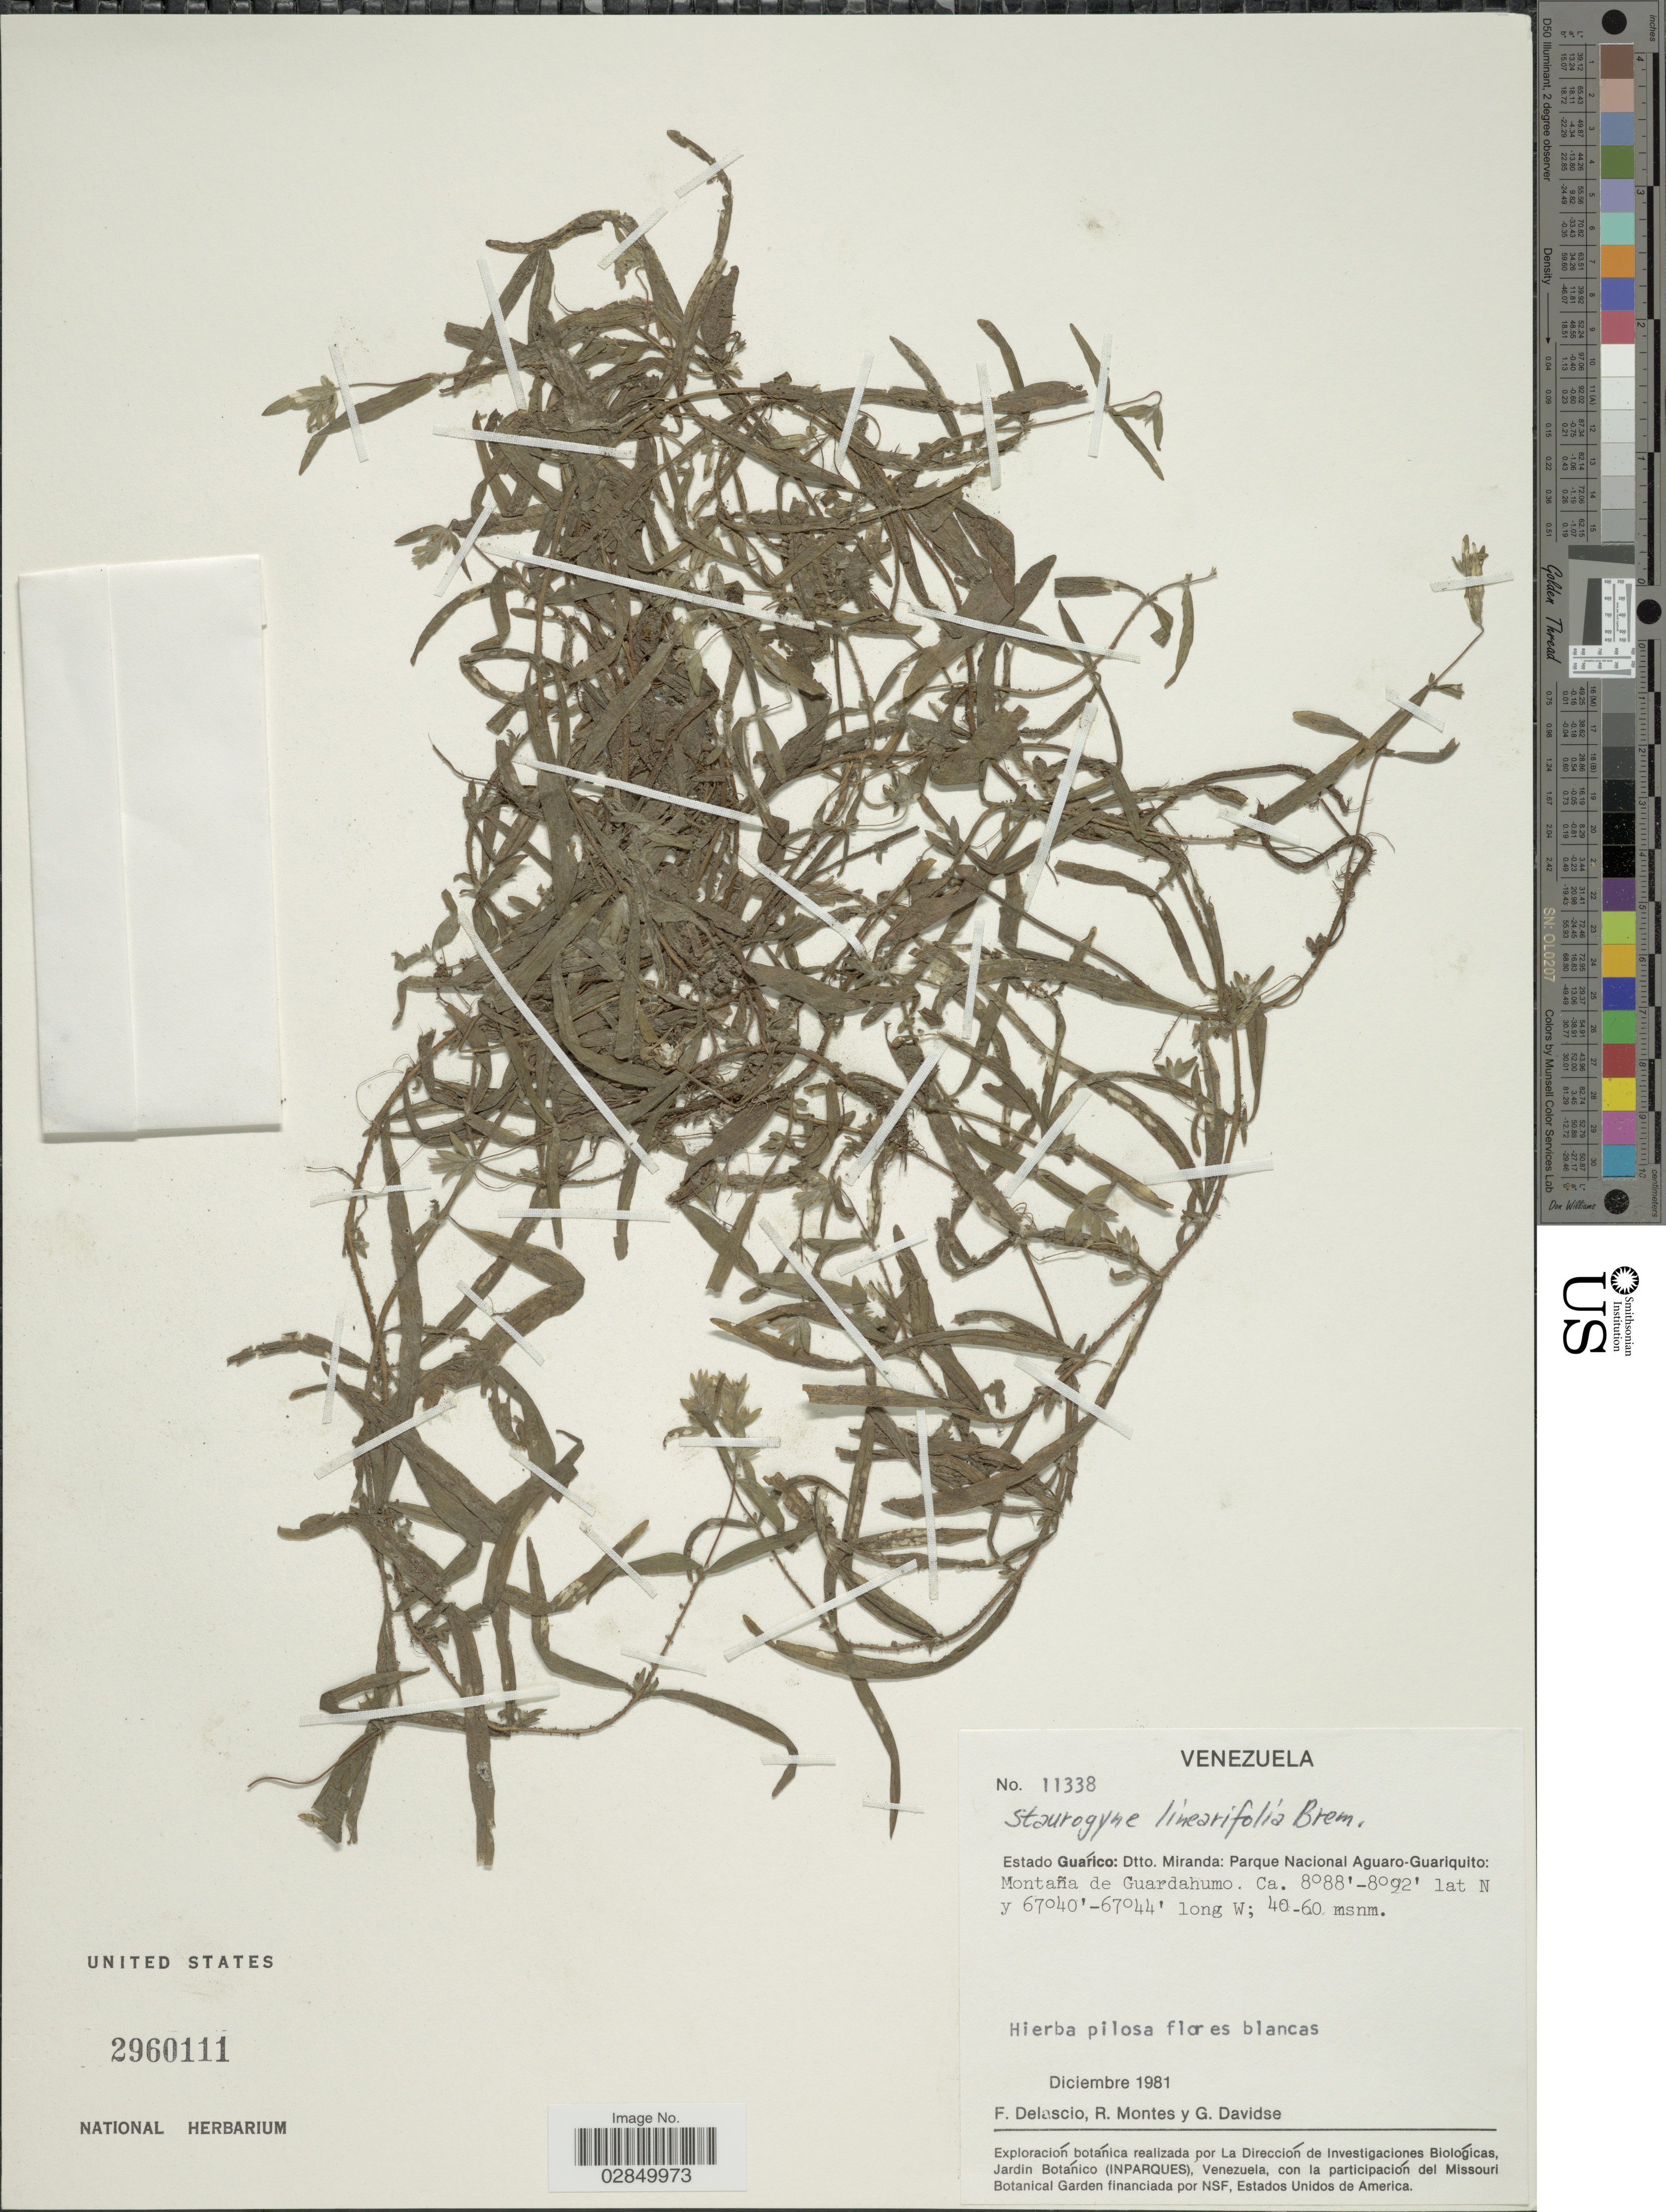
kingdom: Plantae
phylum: Tracheophyta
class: Magnoliopsida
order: Lamiales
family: Acanthaceae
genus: Staurogyne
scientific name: Staurogyne leptocaulis Leonard, nom. illeg.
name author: Leonard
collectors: F. Delascio C., R. Montes & G. Davidse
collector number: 11338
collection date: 1981-12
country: Venezuela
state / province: Guarico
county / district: Francisco de Miranda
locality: Dtto. Miranda: Parque Nacional Aguaro-Guariquito: Montaña de Guardahumo.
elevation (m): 40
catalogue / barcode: US 2960111